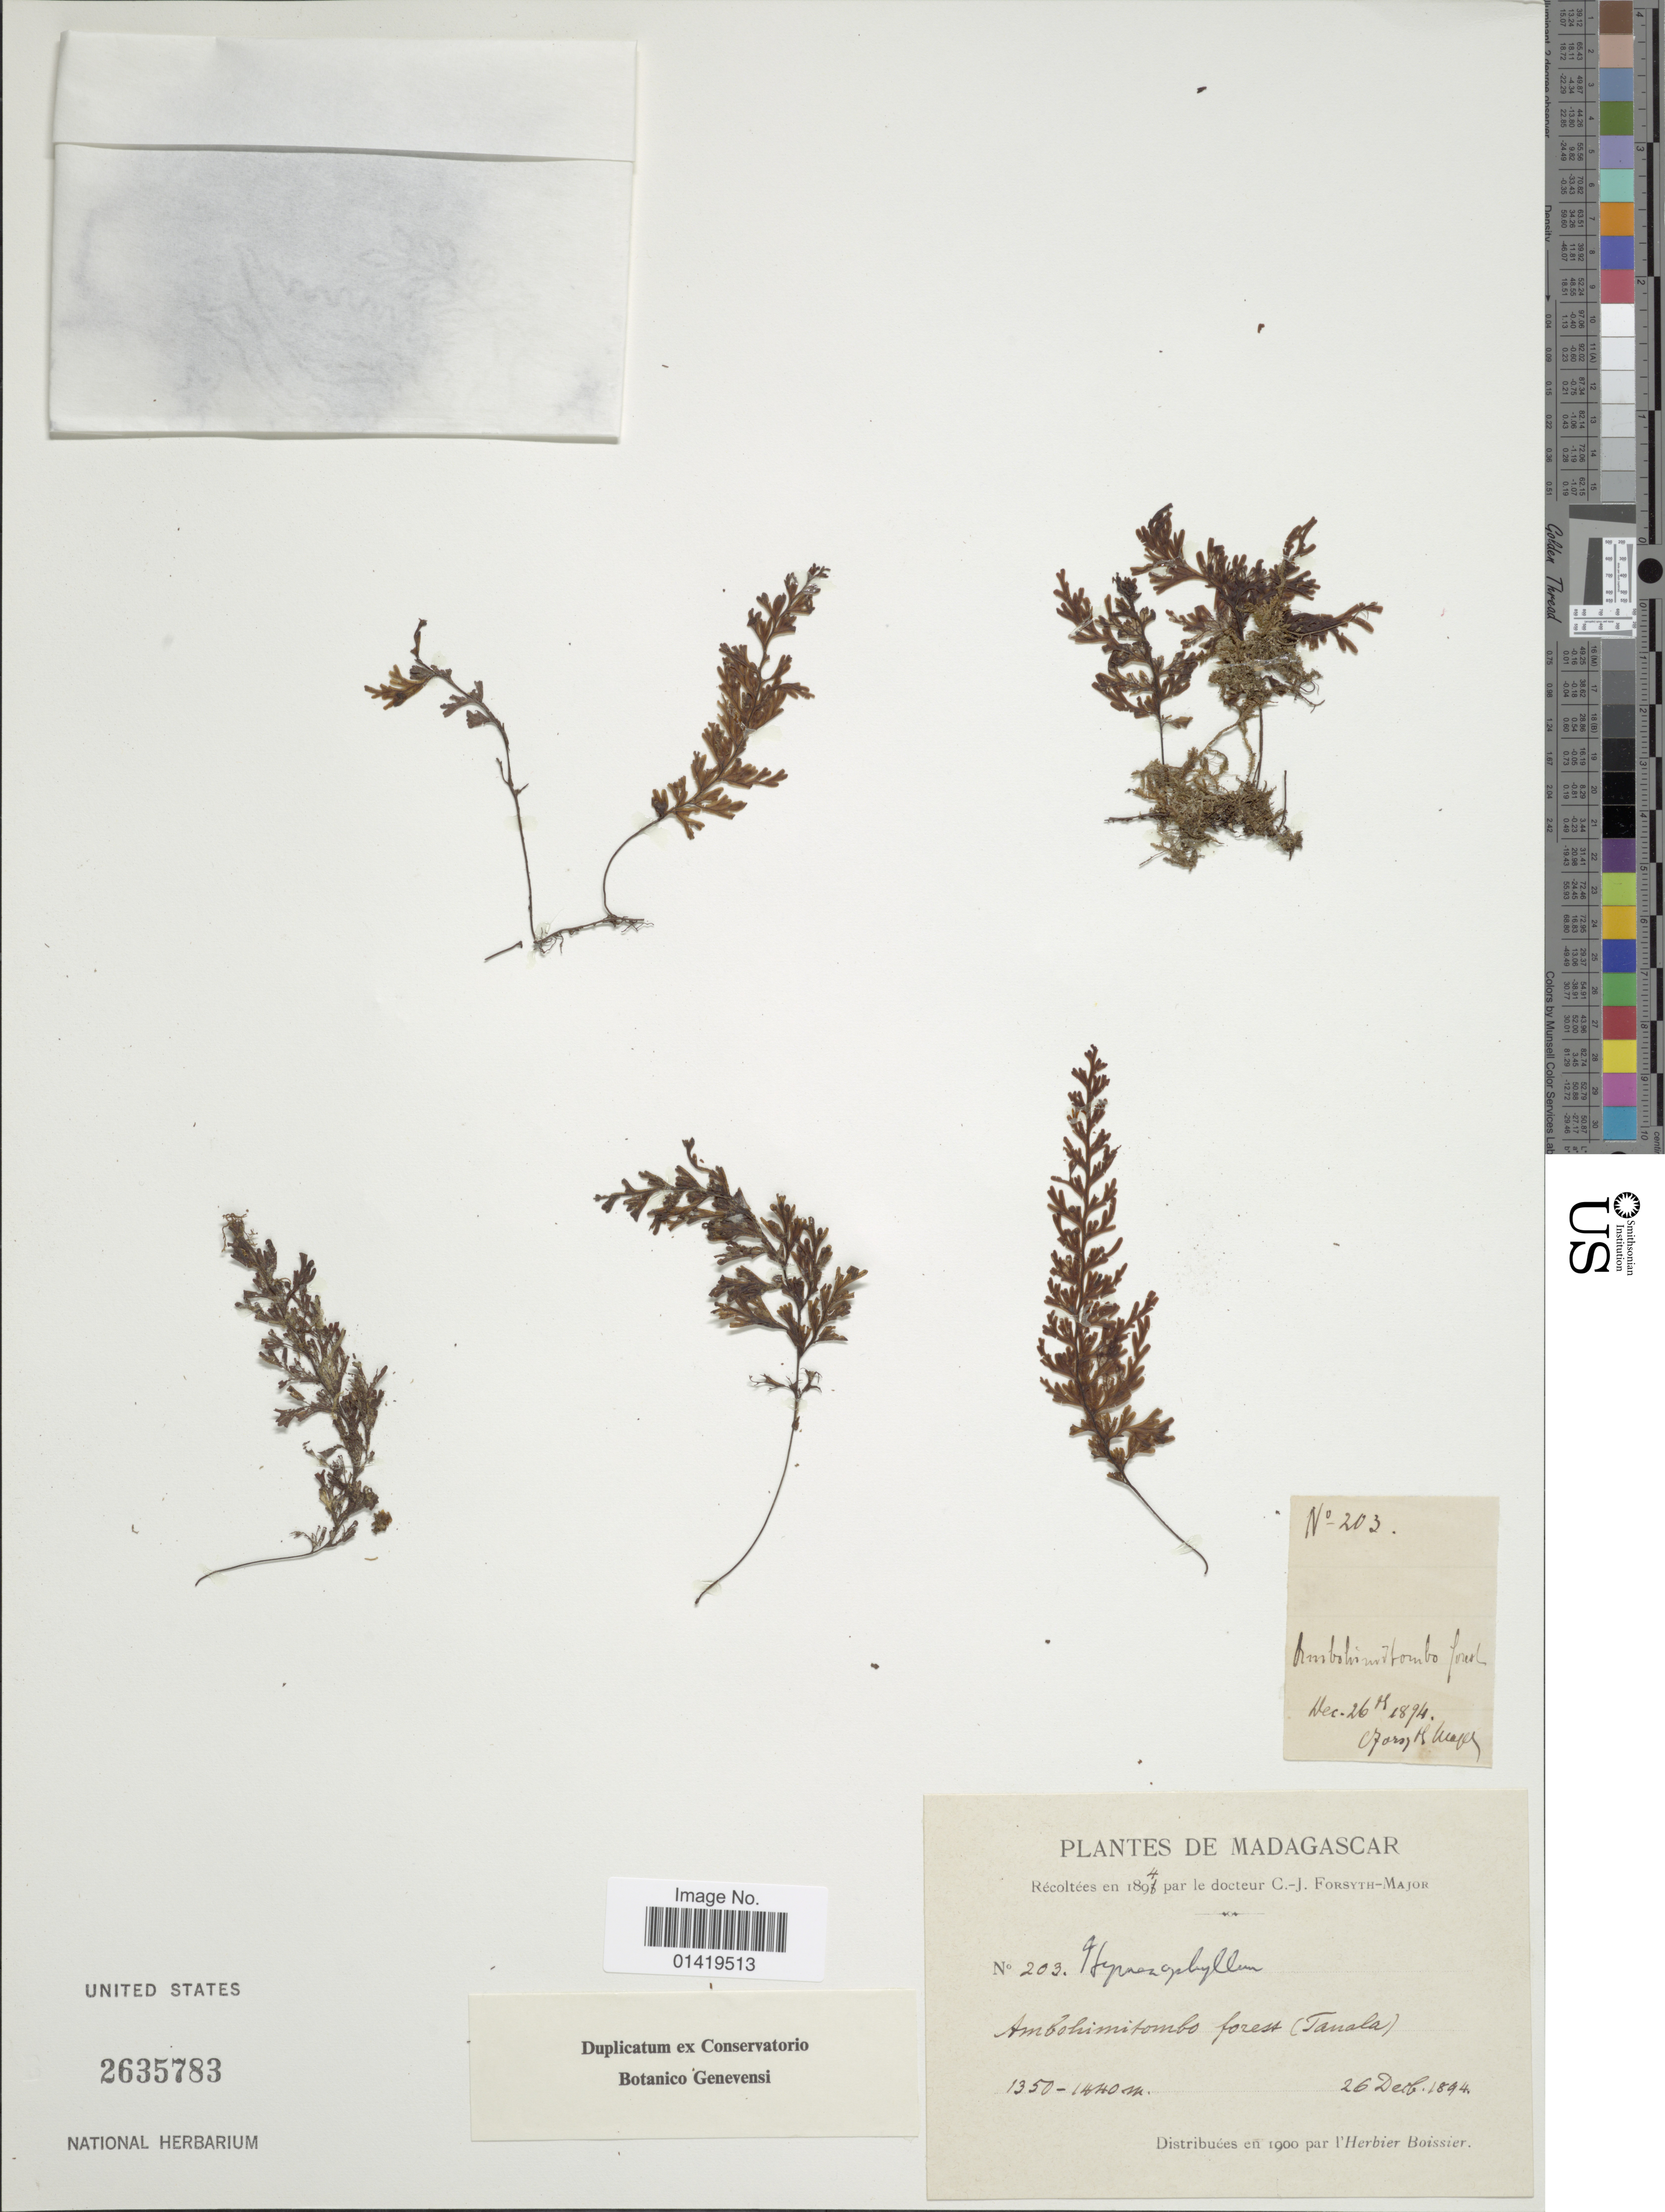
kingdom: Plantae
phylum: Tracheophyta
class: Polypodiopsida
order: Hymenophyllales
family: Hymenophyllaceae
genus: Hymenophyllum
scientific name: Hymenophyllum sp.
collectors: C. I. Forsyth-Major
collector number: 203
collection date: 1894-12-26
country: Madagascar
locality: Ambohimitombo forest (Tanala)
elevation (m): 1350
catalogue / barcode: US 2635783